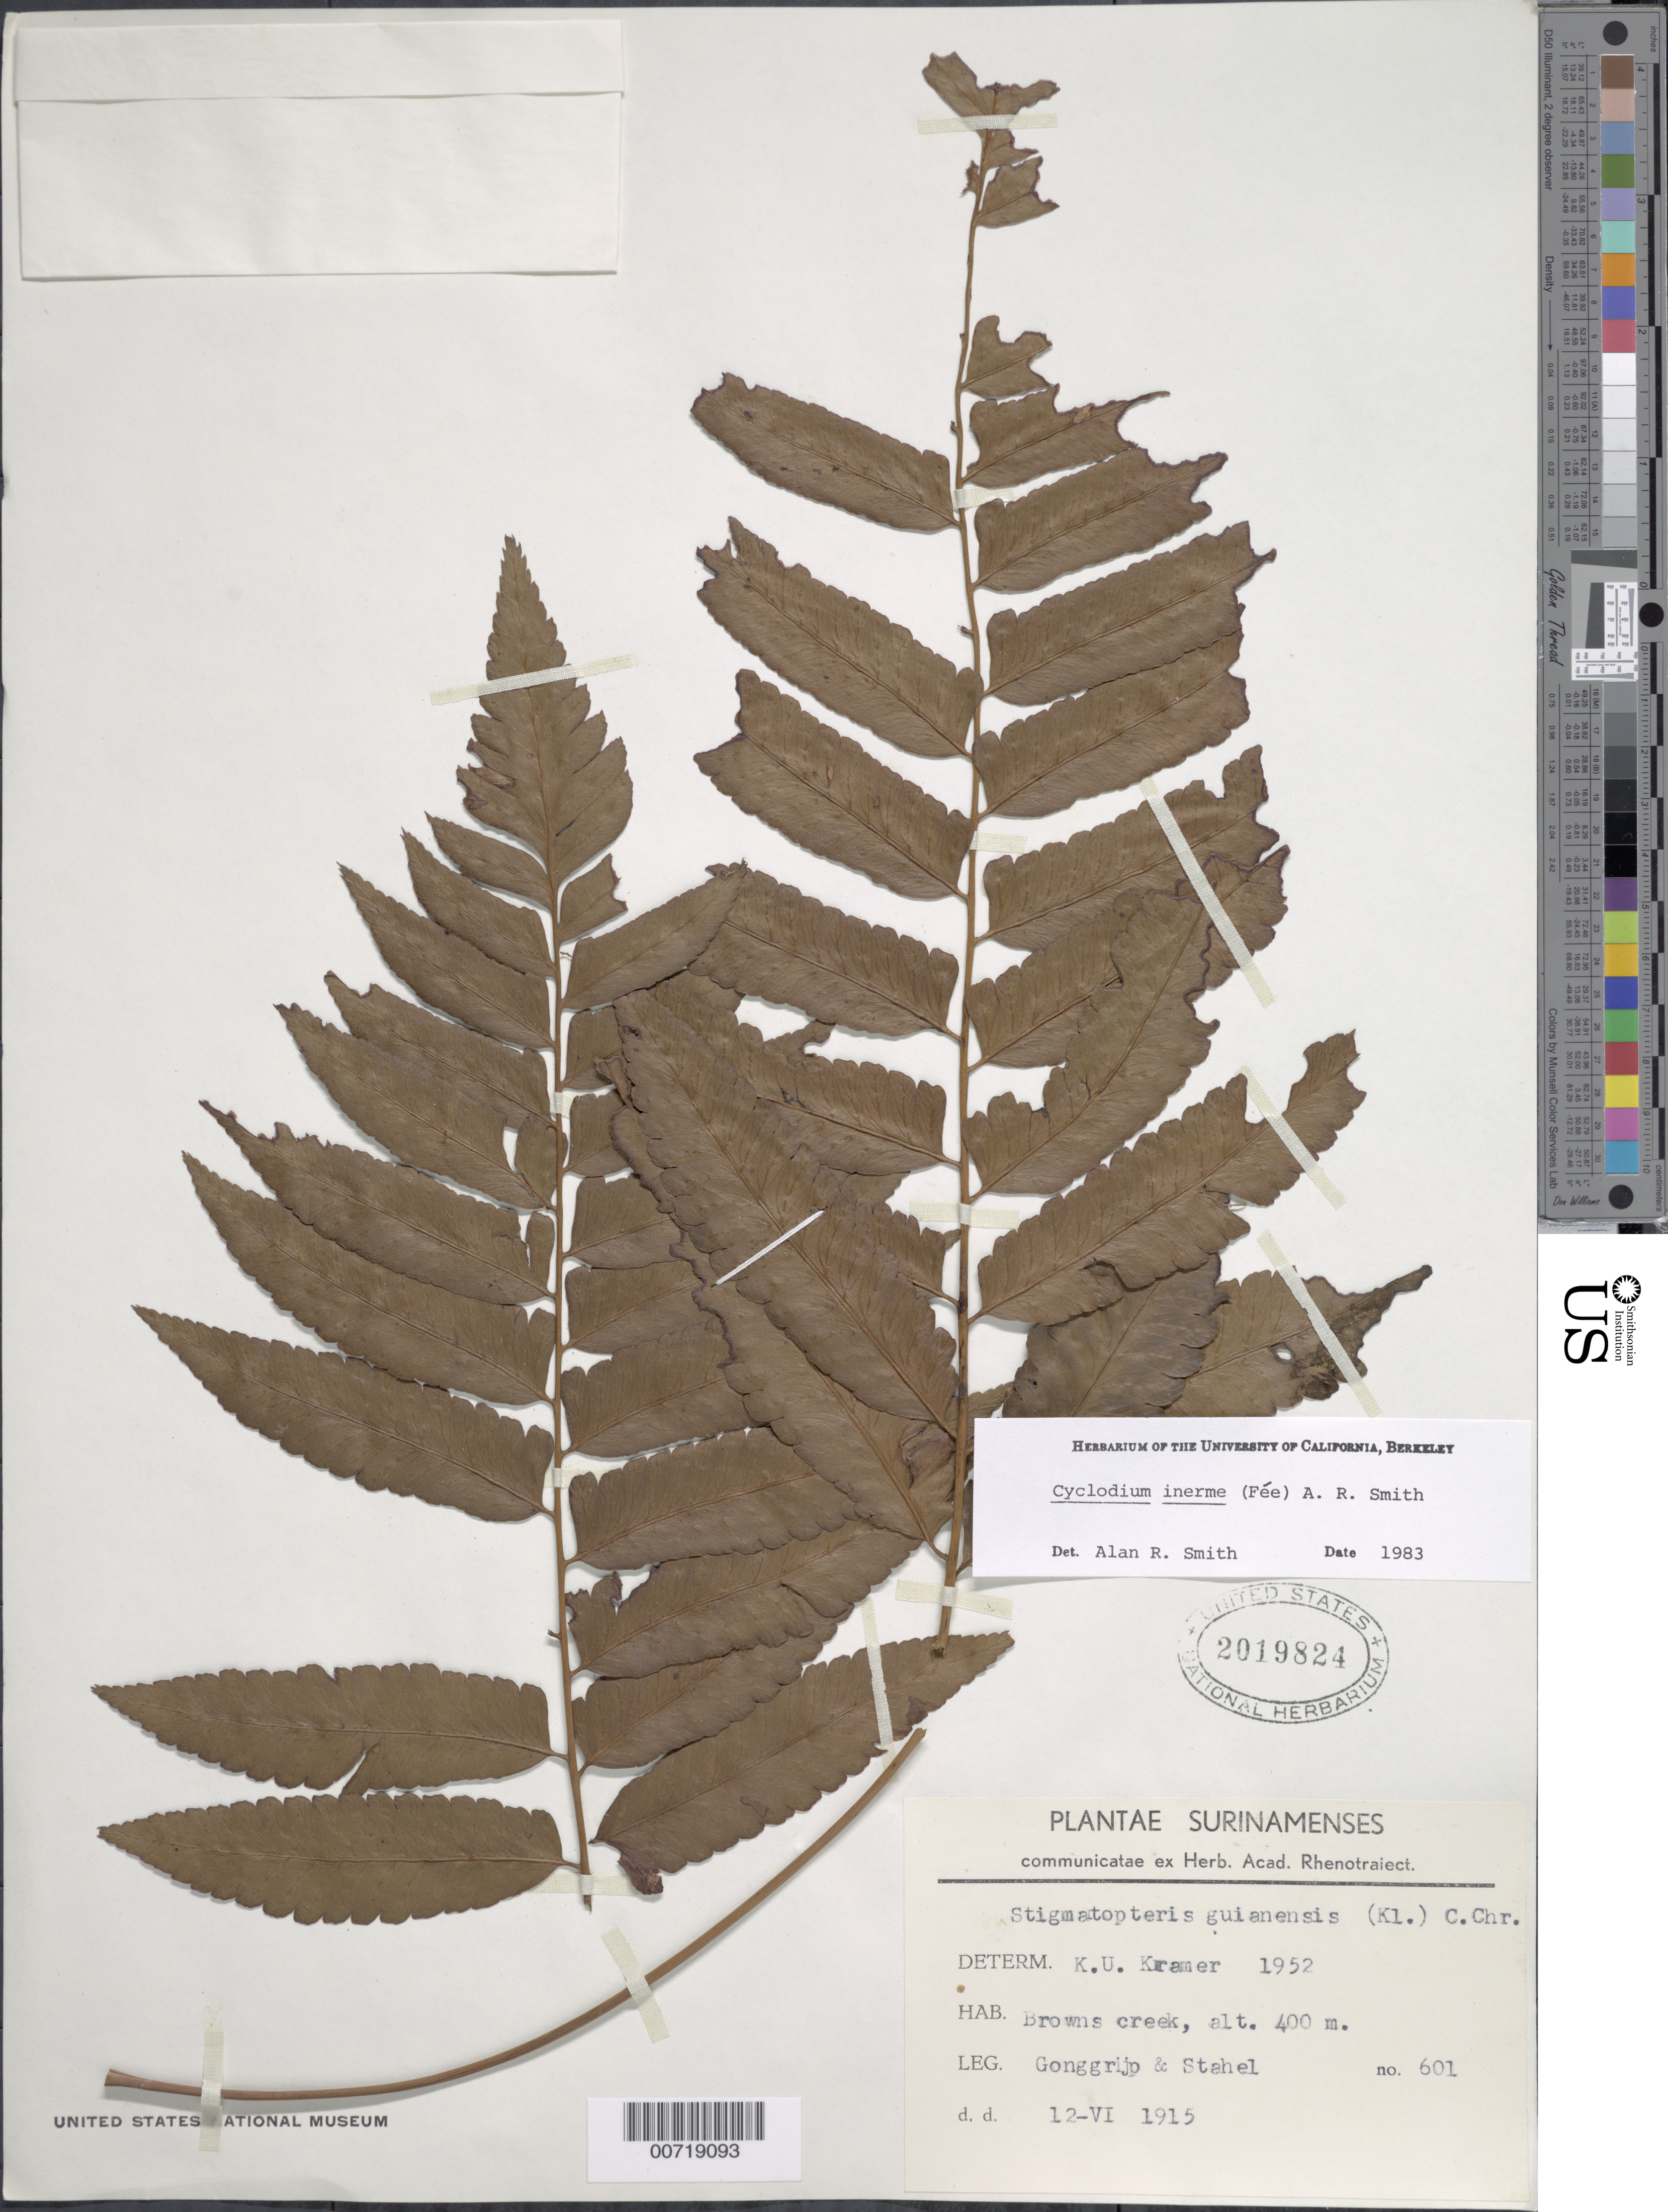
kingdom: Plantae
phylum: Tracheophyta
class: Polypodiopsida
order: Polypodiales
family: Dryopteridaceae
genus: Cyclodium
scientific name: Cyclodium inerme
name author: (Fée) A.R. Sm.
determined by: Smith, Alan R., (UC)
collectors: J. Gonggrijp & G. Stahel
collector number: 601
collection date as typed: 12-Jun-15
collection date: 1915-06-12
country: Suriname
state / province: Brokopondo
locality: Brownskreek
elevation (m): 400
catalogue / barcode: US 2019824